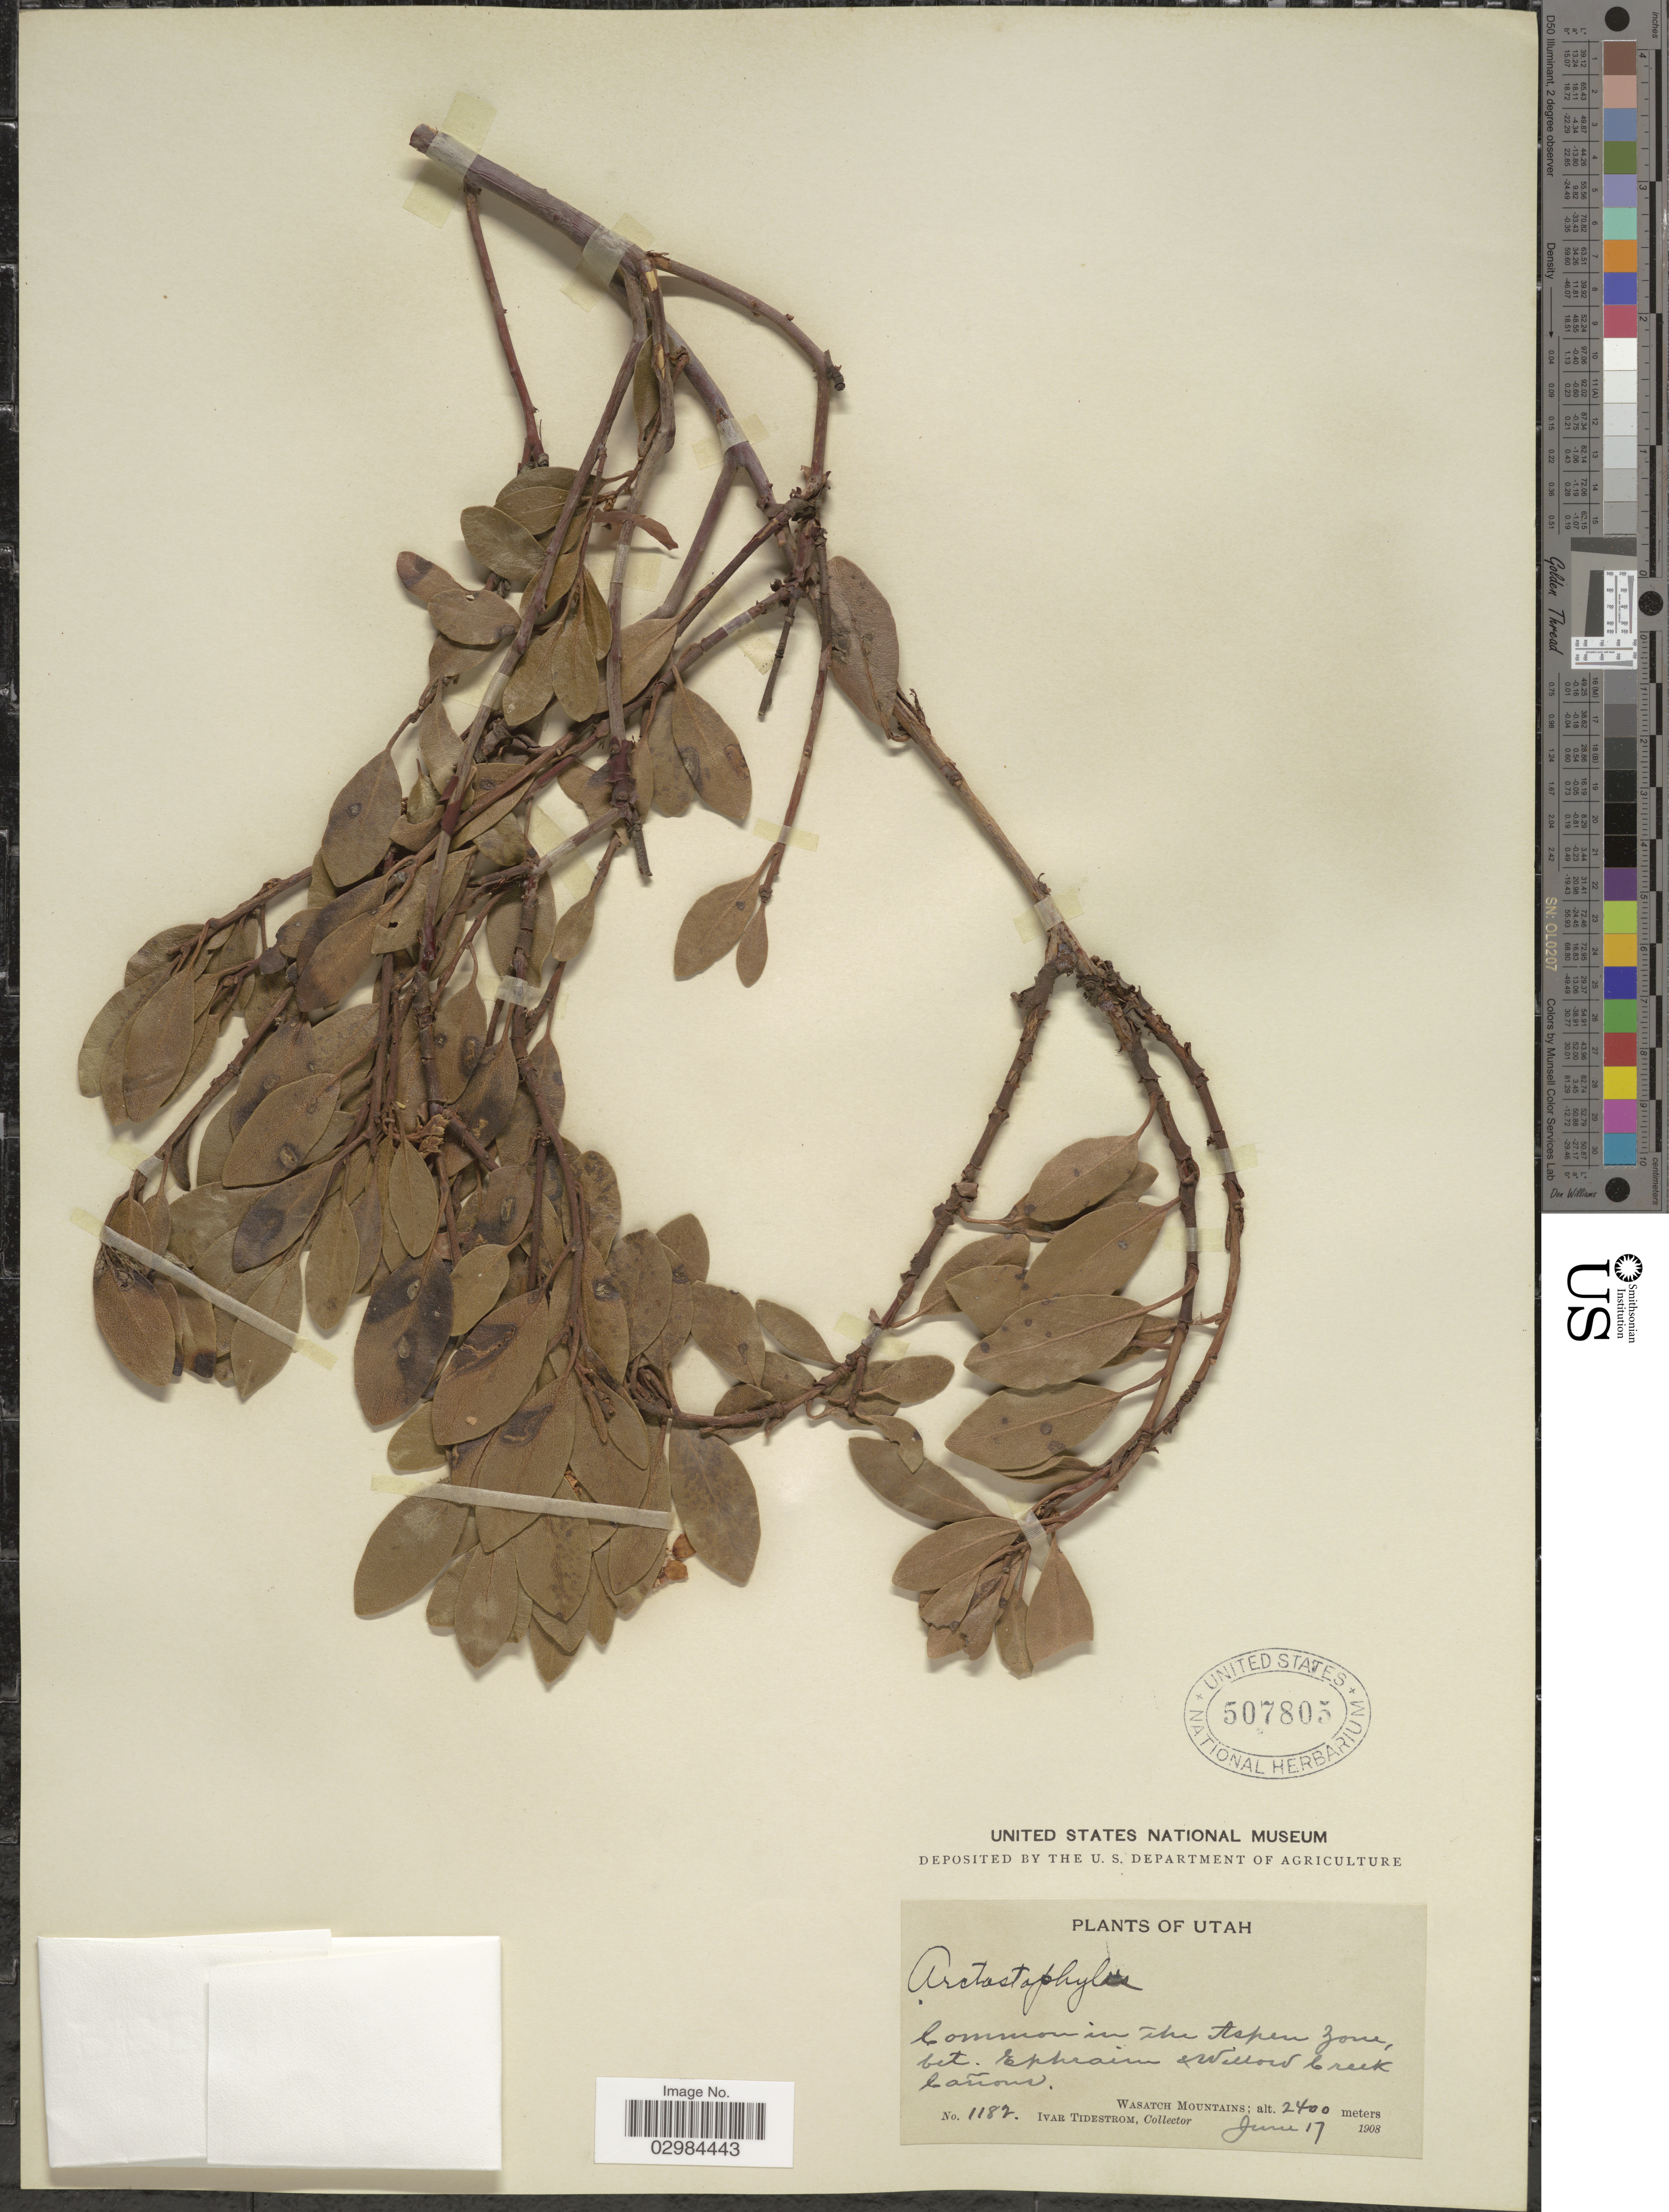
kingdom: Plantae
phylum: Tracheophyta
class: Magnoliopsida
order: Ericales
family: Ericaceae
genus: Arctostaphylos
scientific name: Arctostaphylos platyphylla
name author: (A. Gray) Kuntze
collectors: I. F. Tidestrom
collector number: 1182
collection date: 1908-06-17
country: United States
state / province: Utah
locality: Common in the Aspen Zone, Mt. Ephraim & Willow Creek Cañon. Wasatch Mountains.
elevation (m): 2400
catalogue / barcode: US 507805